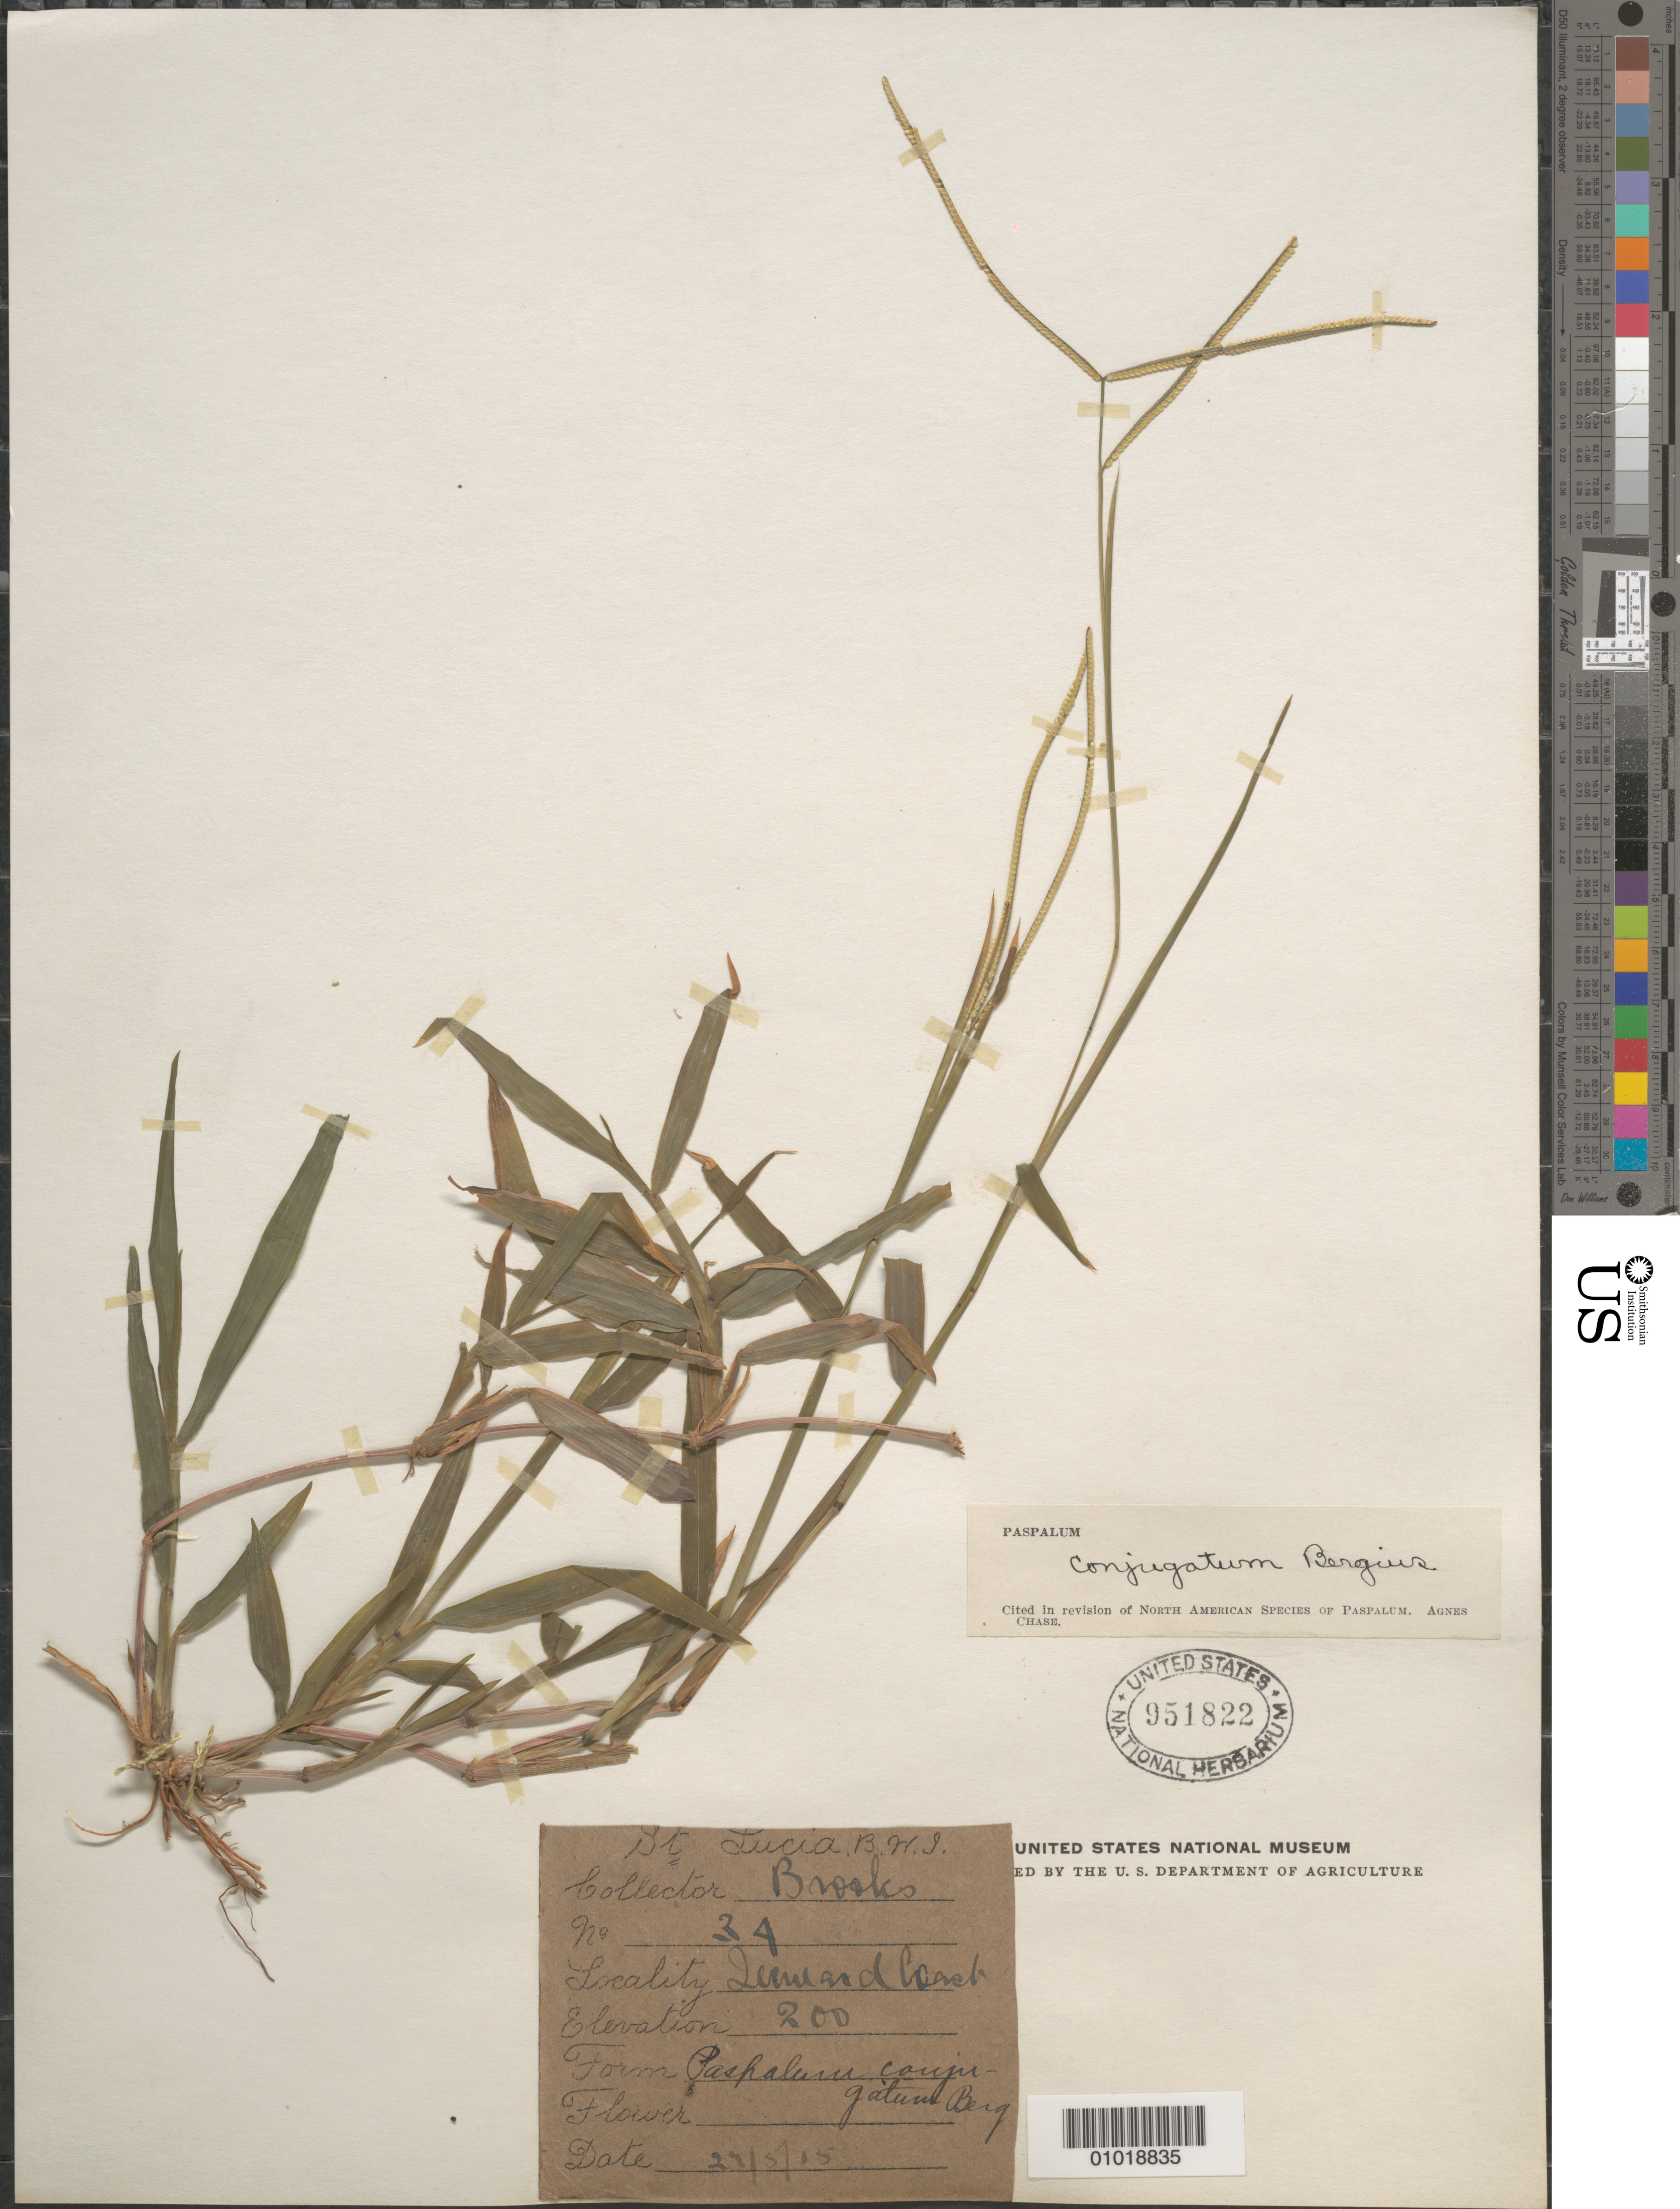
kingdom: Plantae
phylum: Tracheophyta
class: Liliopsida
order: Poales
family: Poaceae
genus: Paspalum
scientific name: Paspalum conjugatum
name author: P.J. Bergius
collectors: Brooks, --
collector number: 34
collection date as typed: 27 May 1915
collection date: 1915-05-27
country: St. Lucia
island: St. Lucia I.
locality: Lewand Coast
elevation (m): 200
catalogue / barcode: US 951822